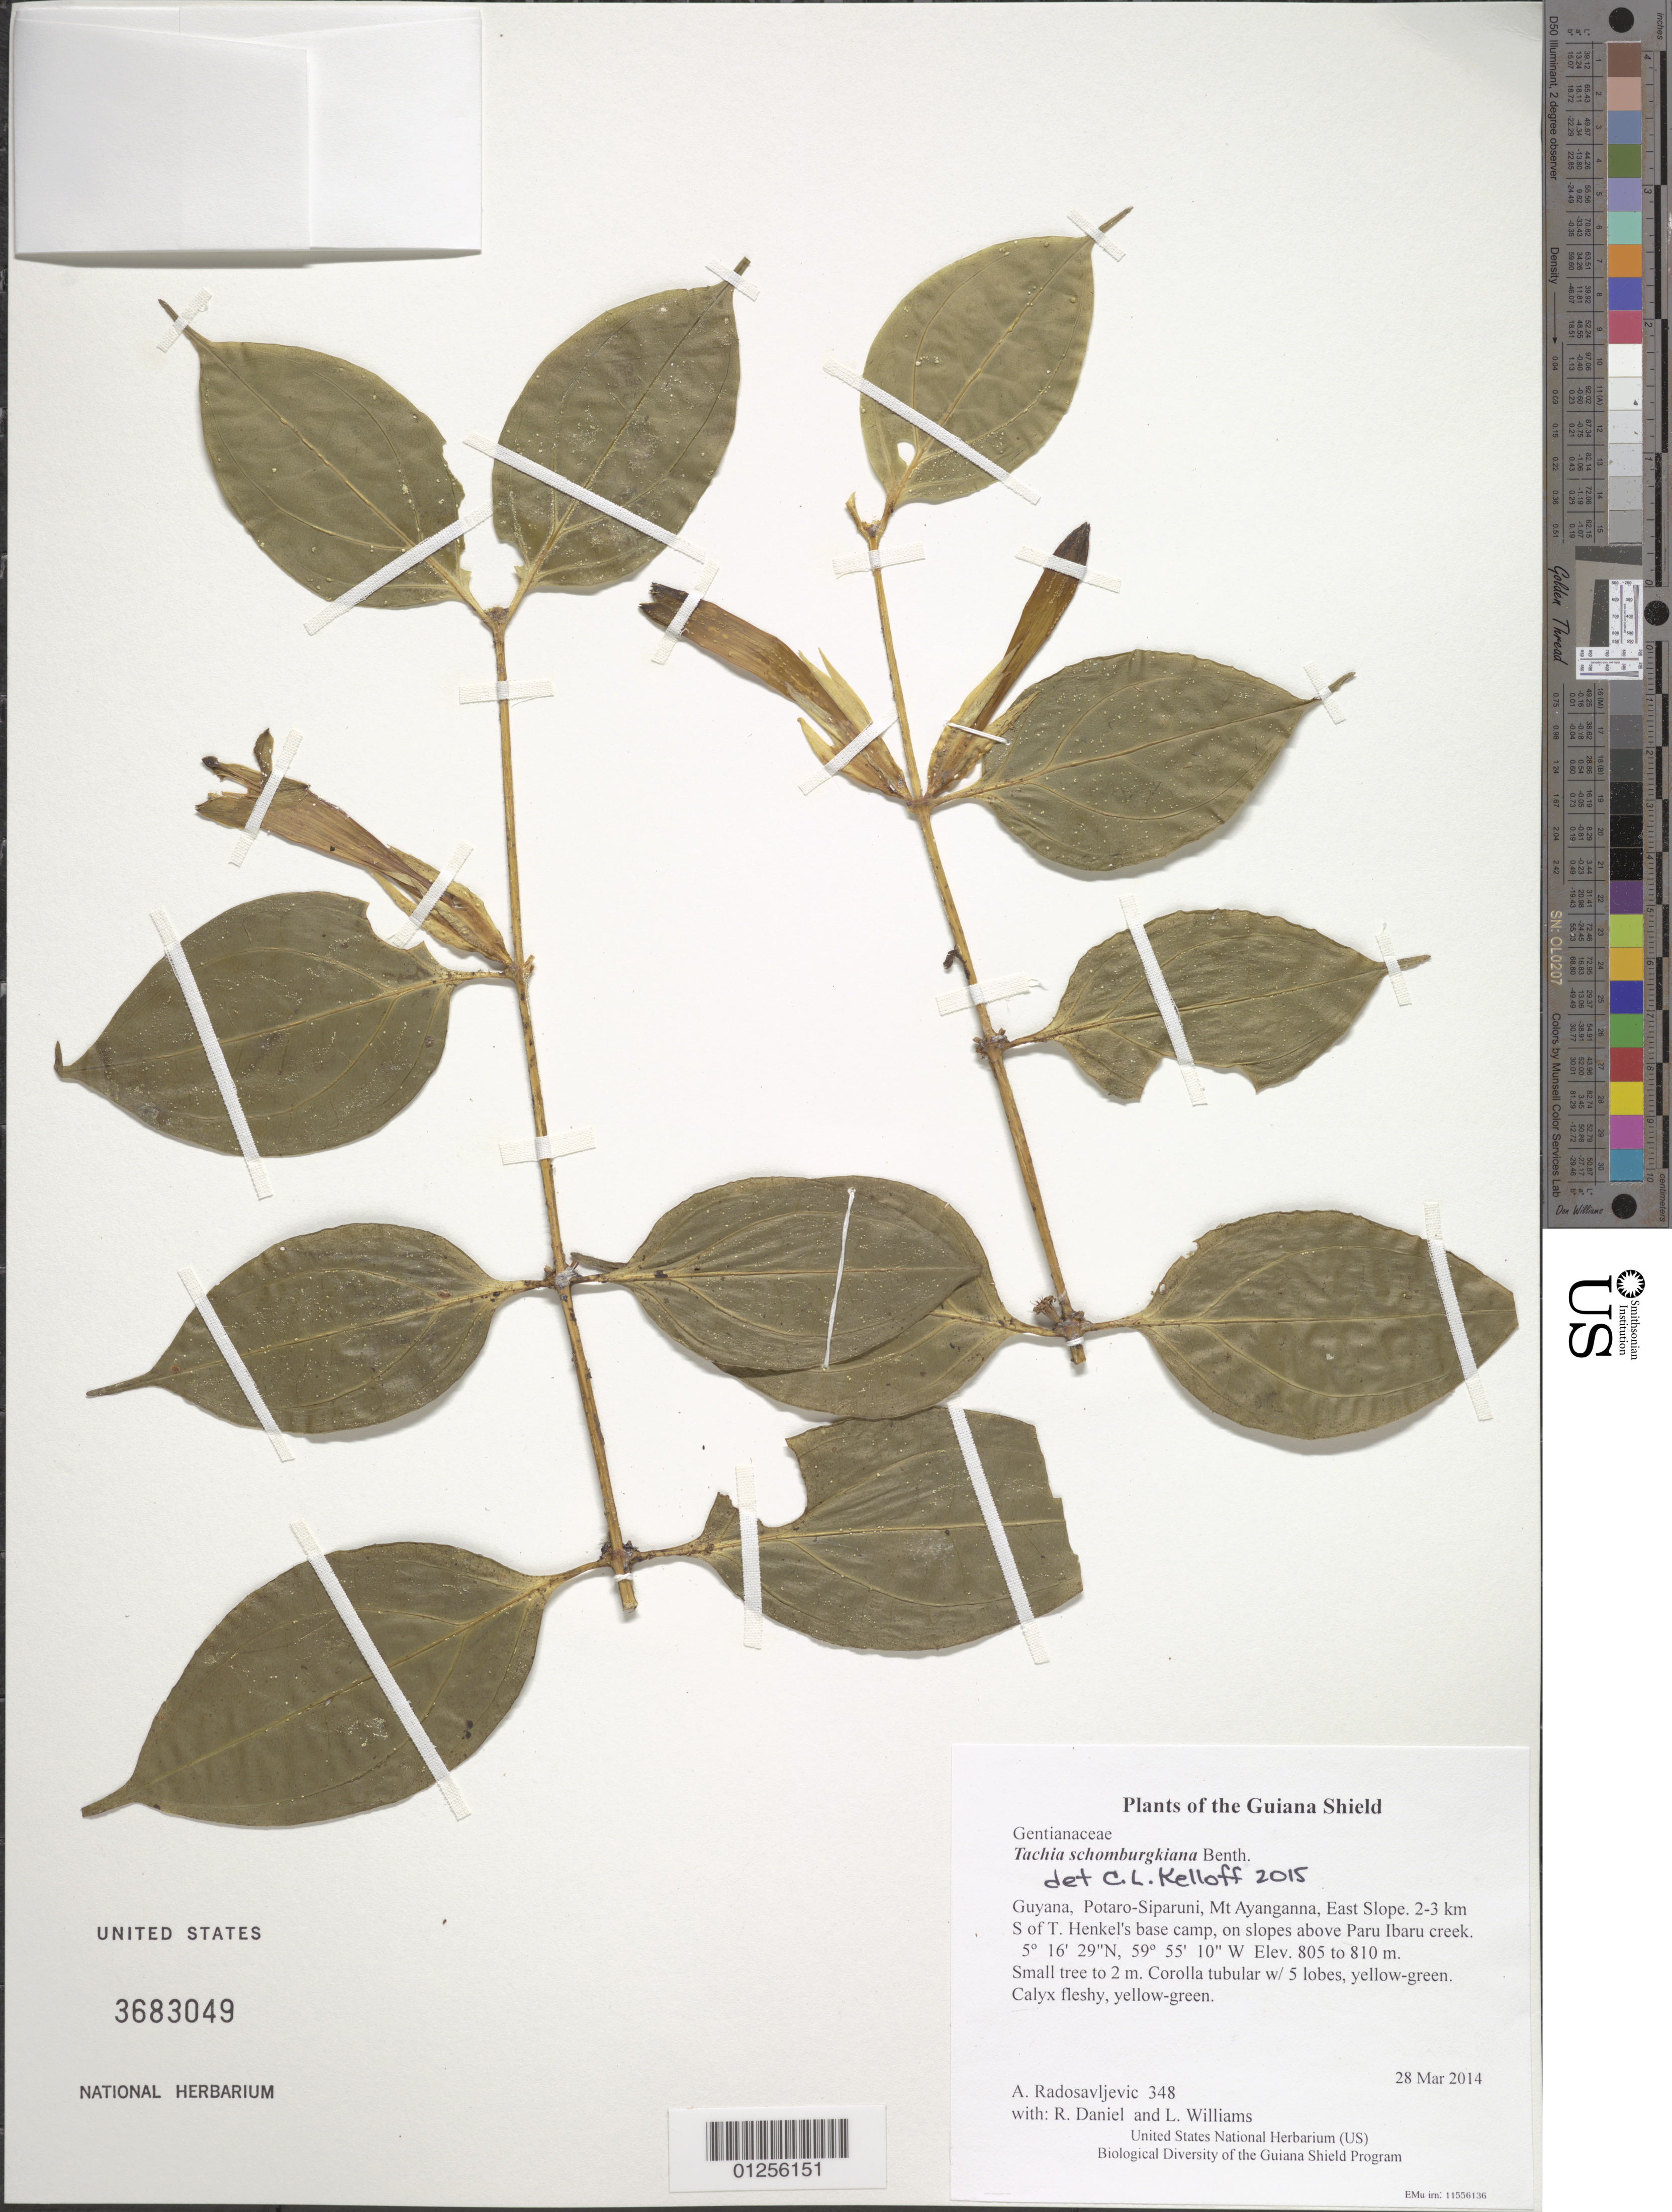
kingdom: Plantae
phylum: Tracheophyta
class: Magnoliopsida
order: Gentianales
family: Gentianaceae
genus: Tachia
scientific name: Tachia schomburgkiana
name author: Benth.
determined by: Kelloff, Carol L., (US), Smithsonian Institution - National Museum of Natural History (UNITED STATES)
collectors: A. Radosavljevic, R. Daniel & L. Williams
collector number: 348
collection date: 2014-03-28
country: Guyana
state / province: Potaro-Siparuni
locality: Mt Ayanganna, East Slope. 2-3 km S of T. Henkel's base camp, on slopes above Paru Ibaru creek.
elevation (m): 805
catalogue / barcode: US 3683049